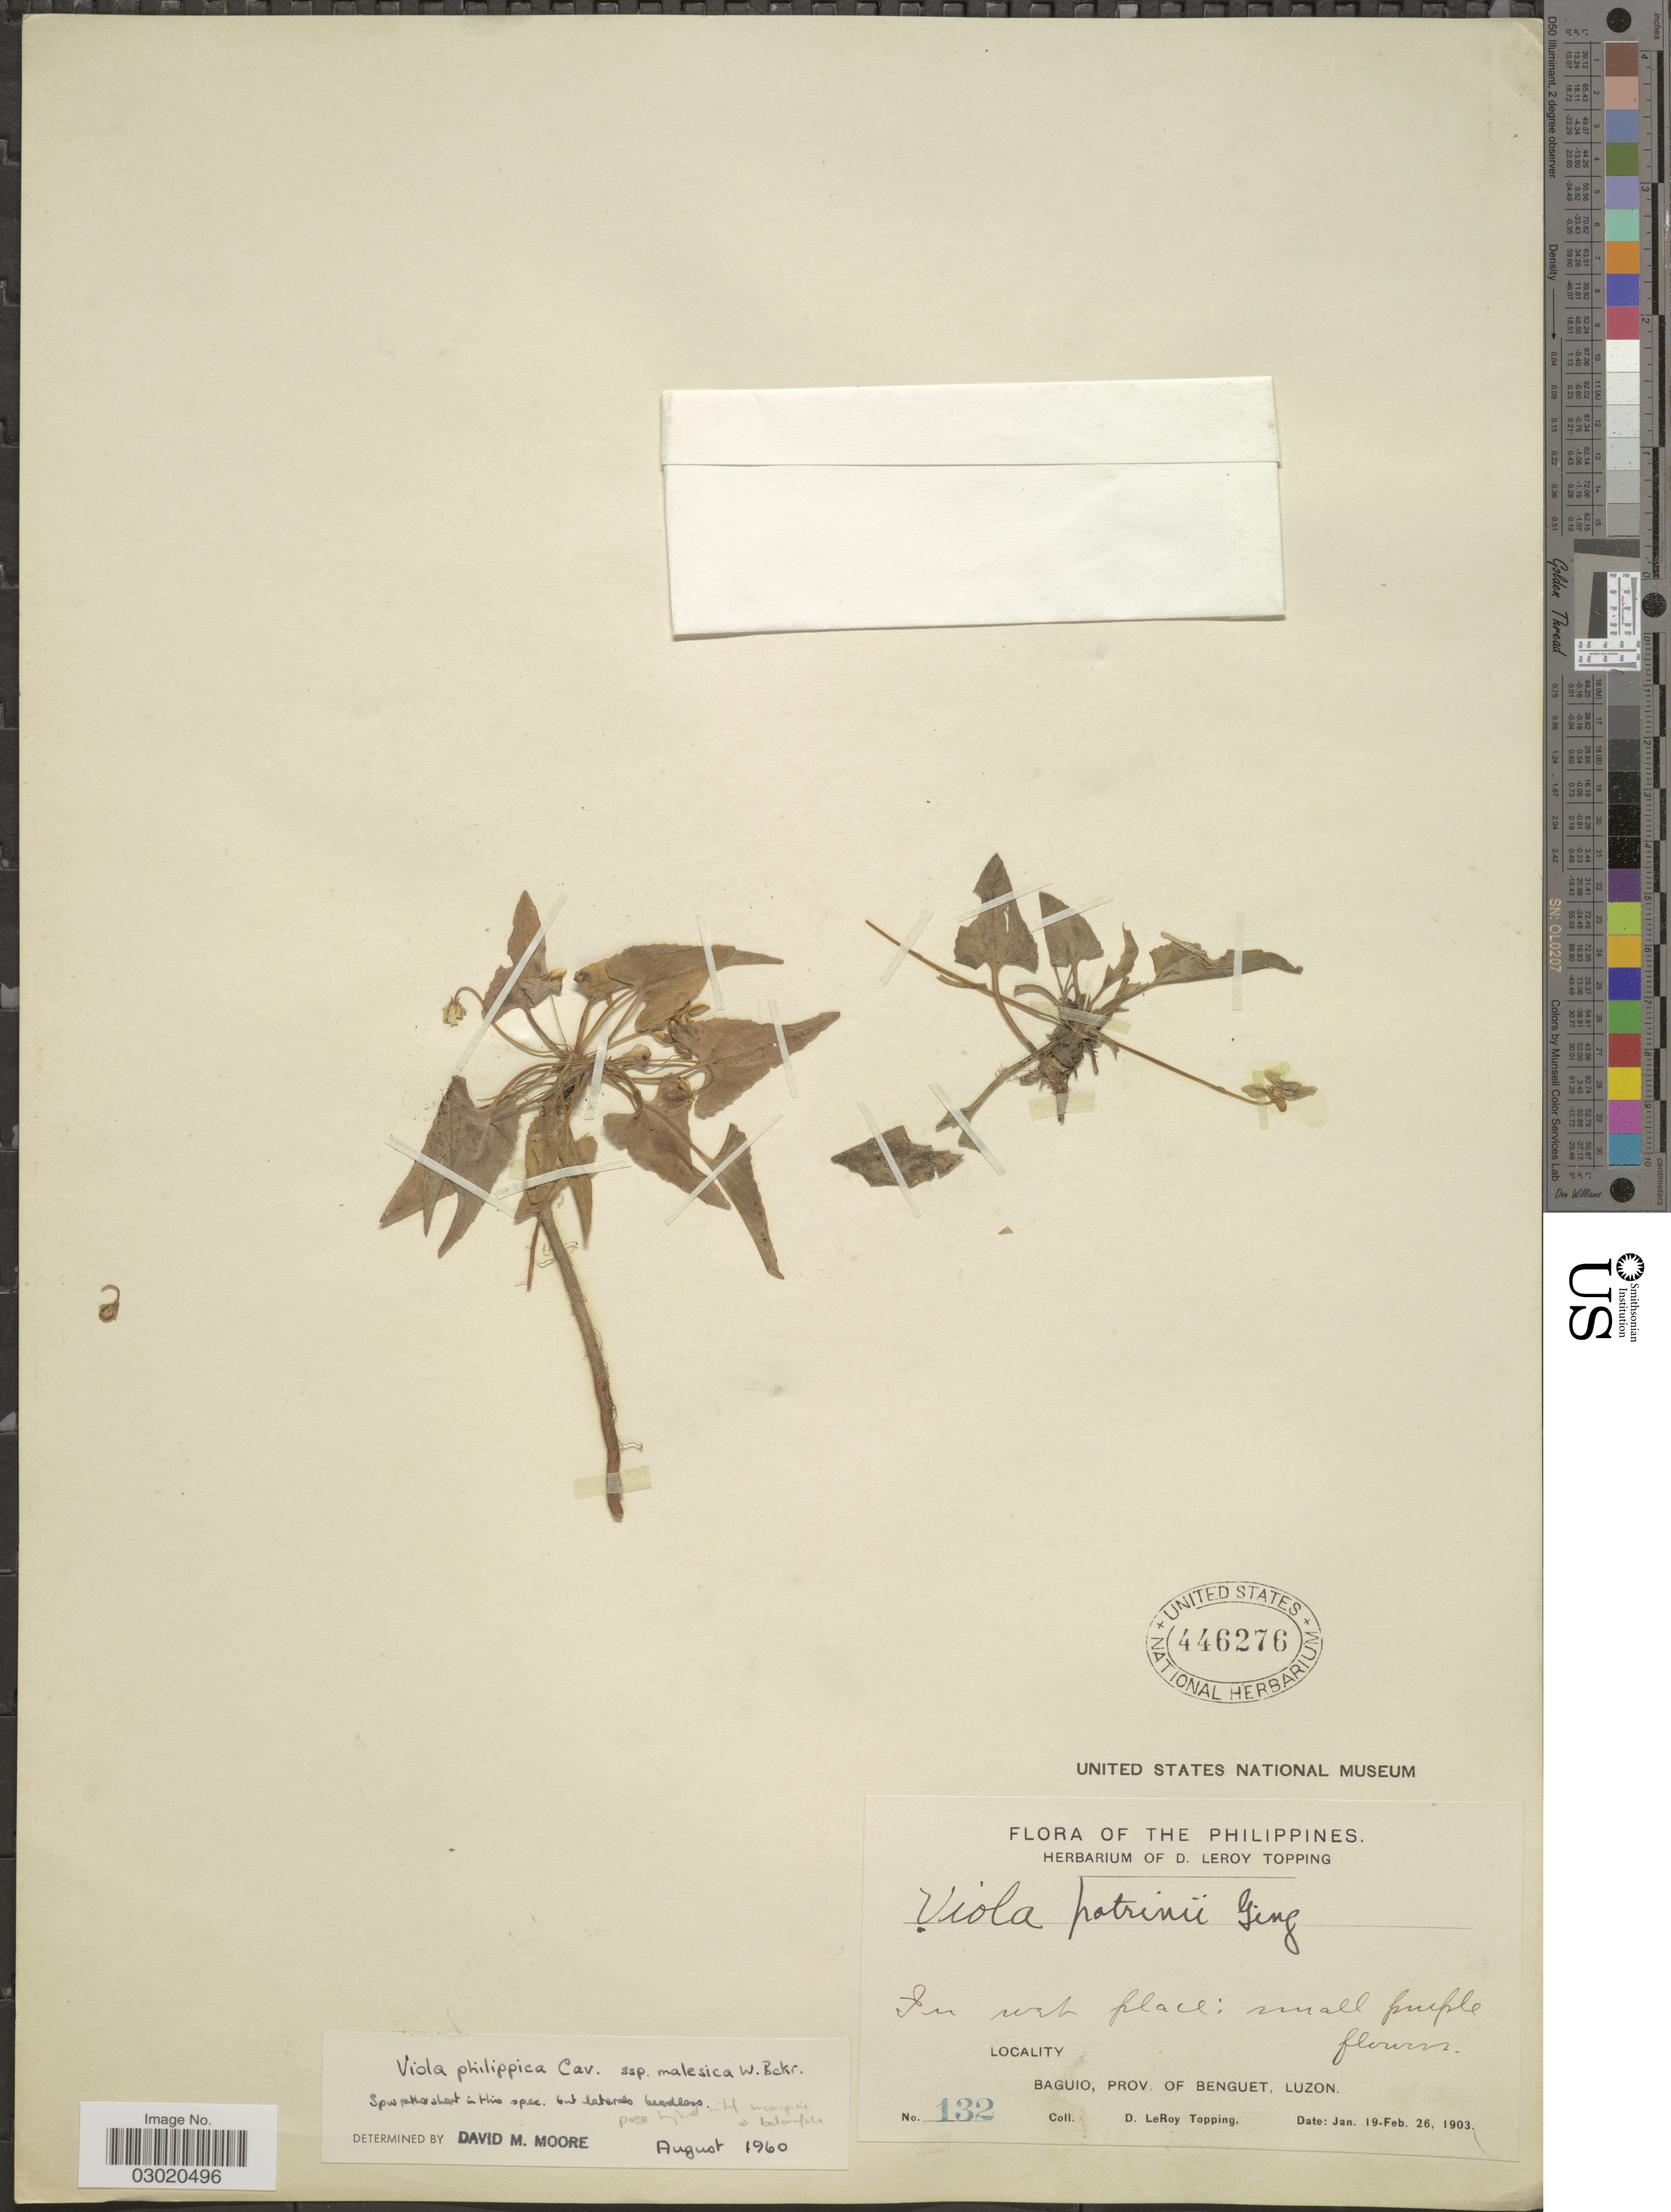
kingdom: Plantae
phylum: Tracheophyta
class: Magnoliopsida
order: Malpighiales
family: Violaceae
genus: Viola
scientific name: Viola philippica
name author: Cav.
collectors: D. L. Topping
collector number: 132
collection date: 1903-01-19/1903-02-26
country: Philippines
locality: Baguio, Prov. of Benguet, Luzon.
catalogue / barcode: US 446276